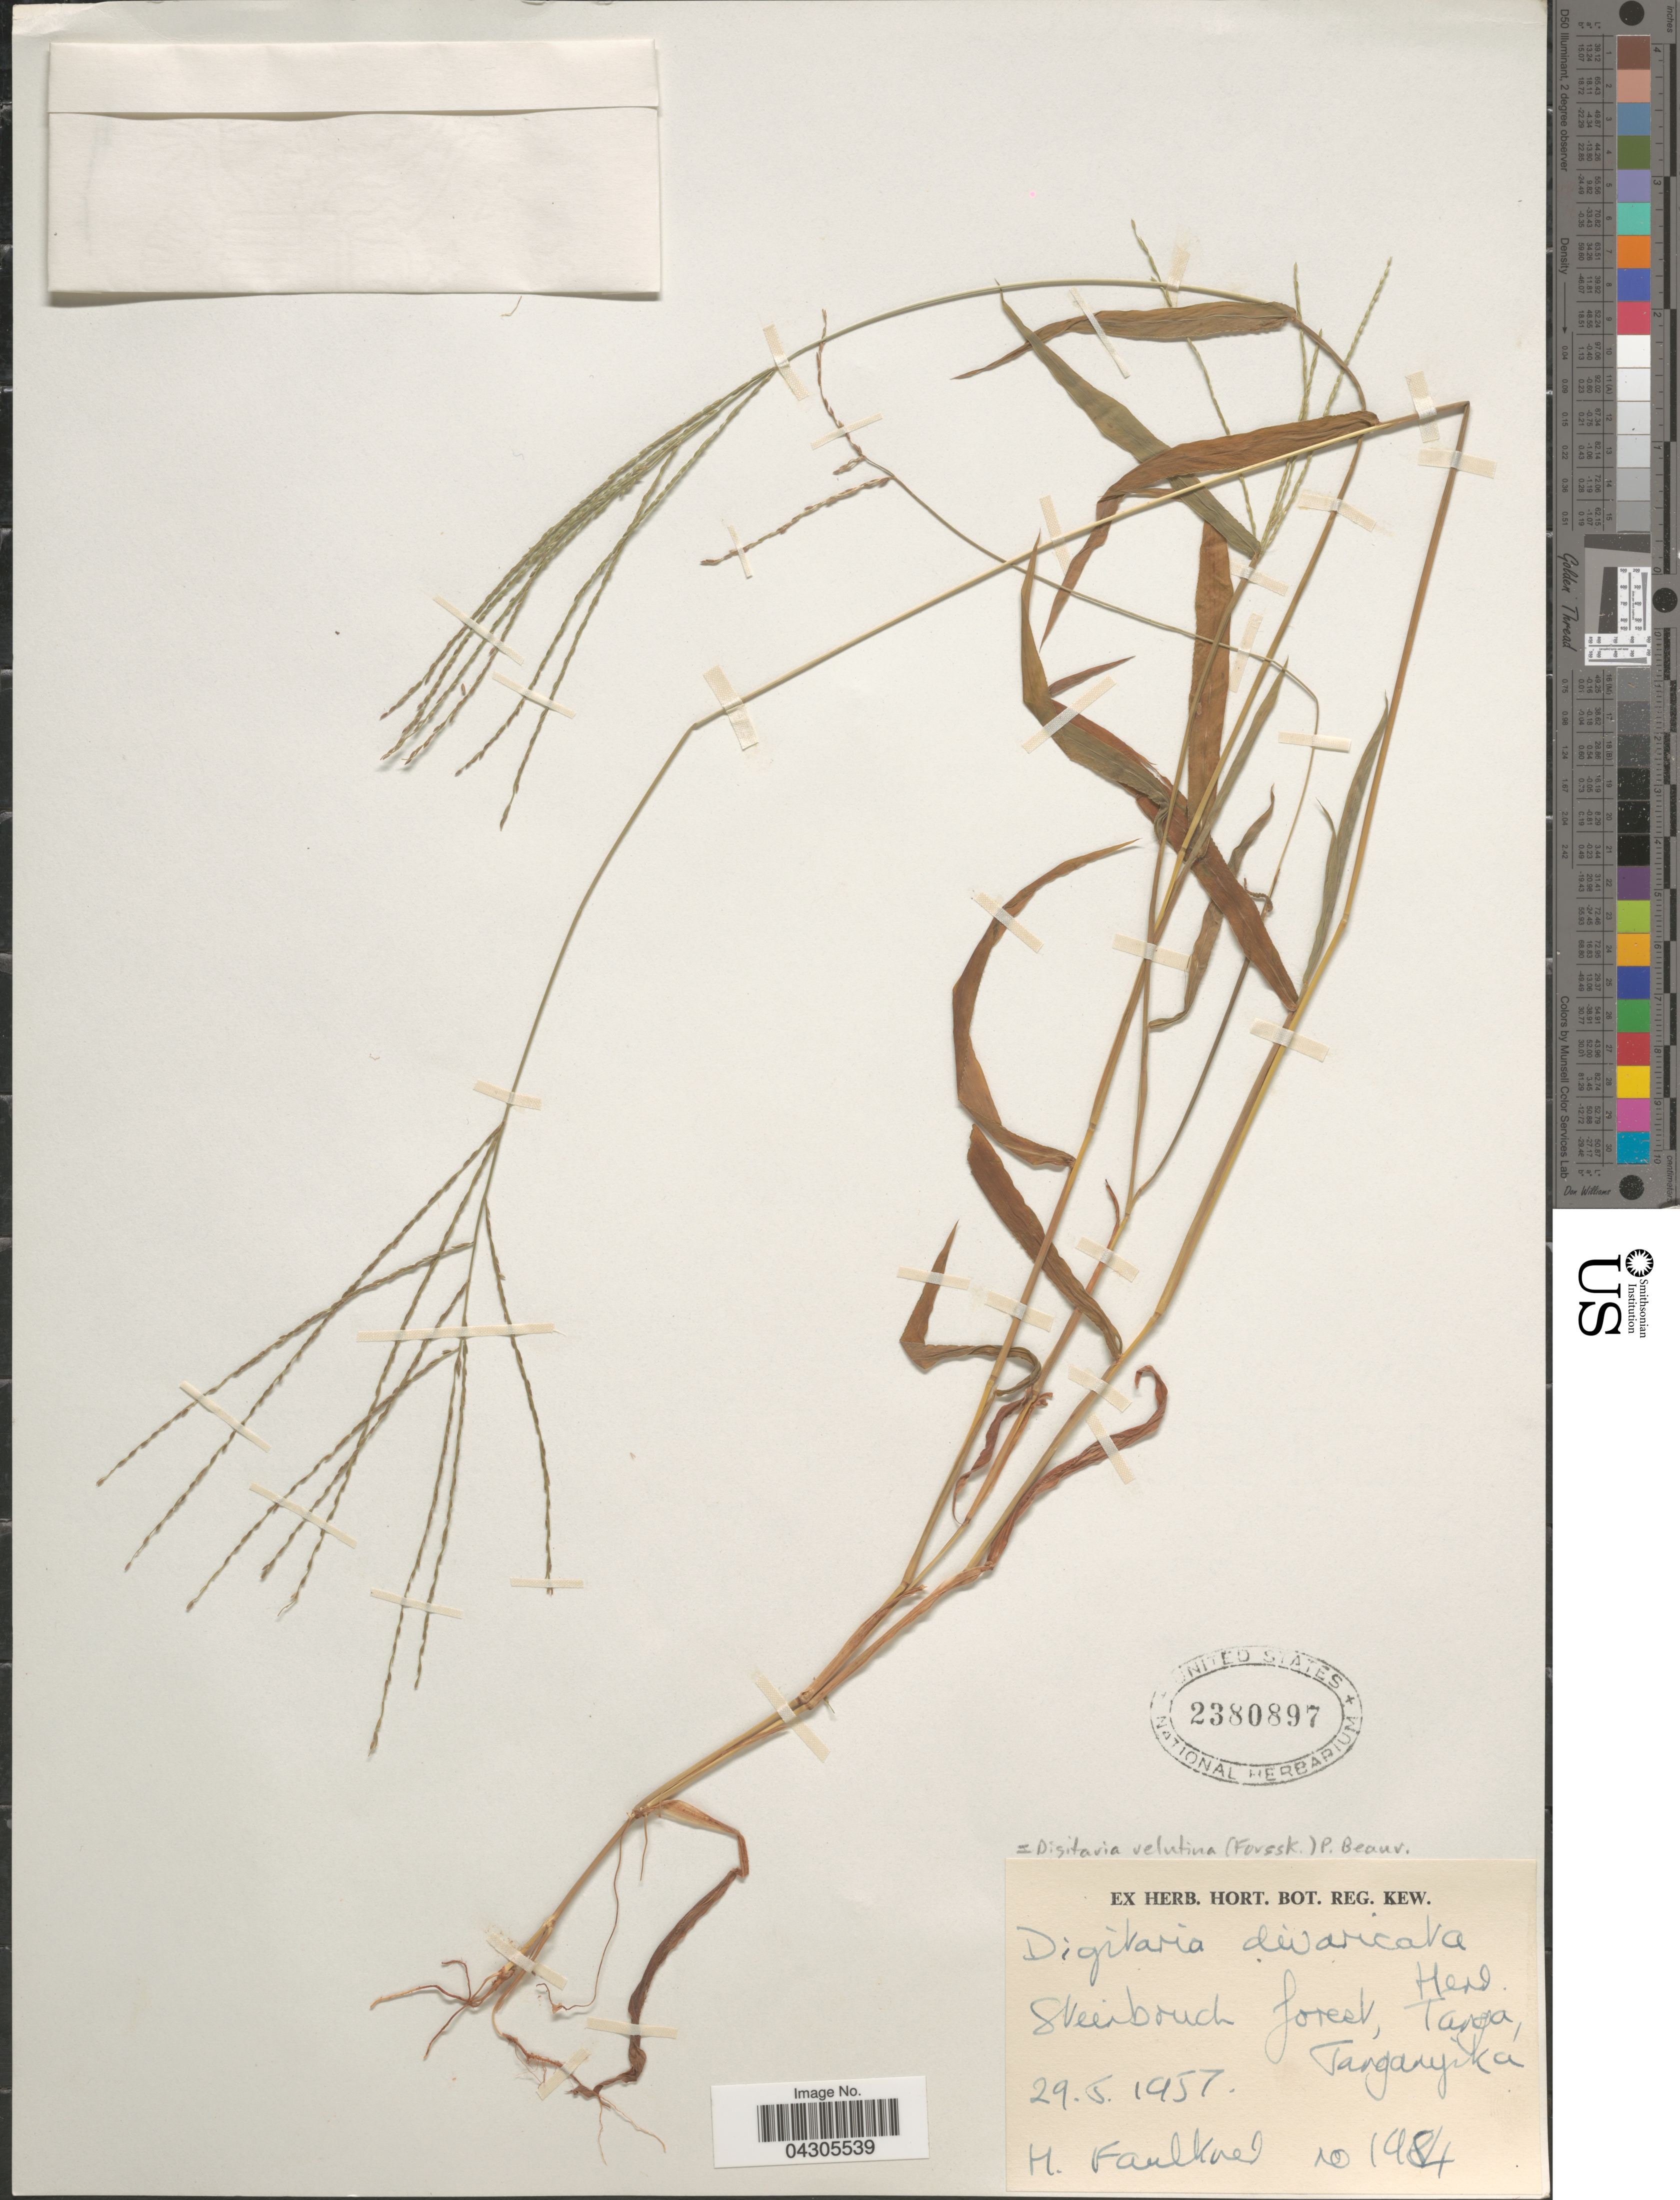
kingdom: Plantae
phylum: Tracheophyta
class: Liliopsida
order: Poales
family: Poaceae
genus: Digitaria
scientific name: Digitaria horizontalis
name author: Willd.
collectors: H. Faulkner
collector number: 1484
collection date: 1957-05-29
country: Tanzania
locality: Steinbouch forest, Tanganyika.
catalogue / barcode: US 2380897